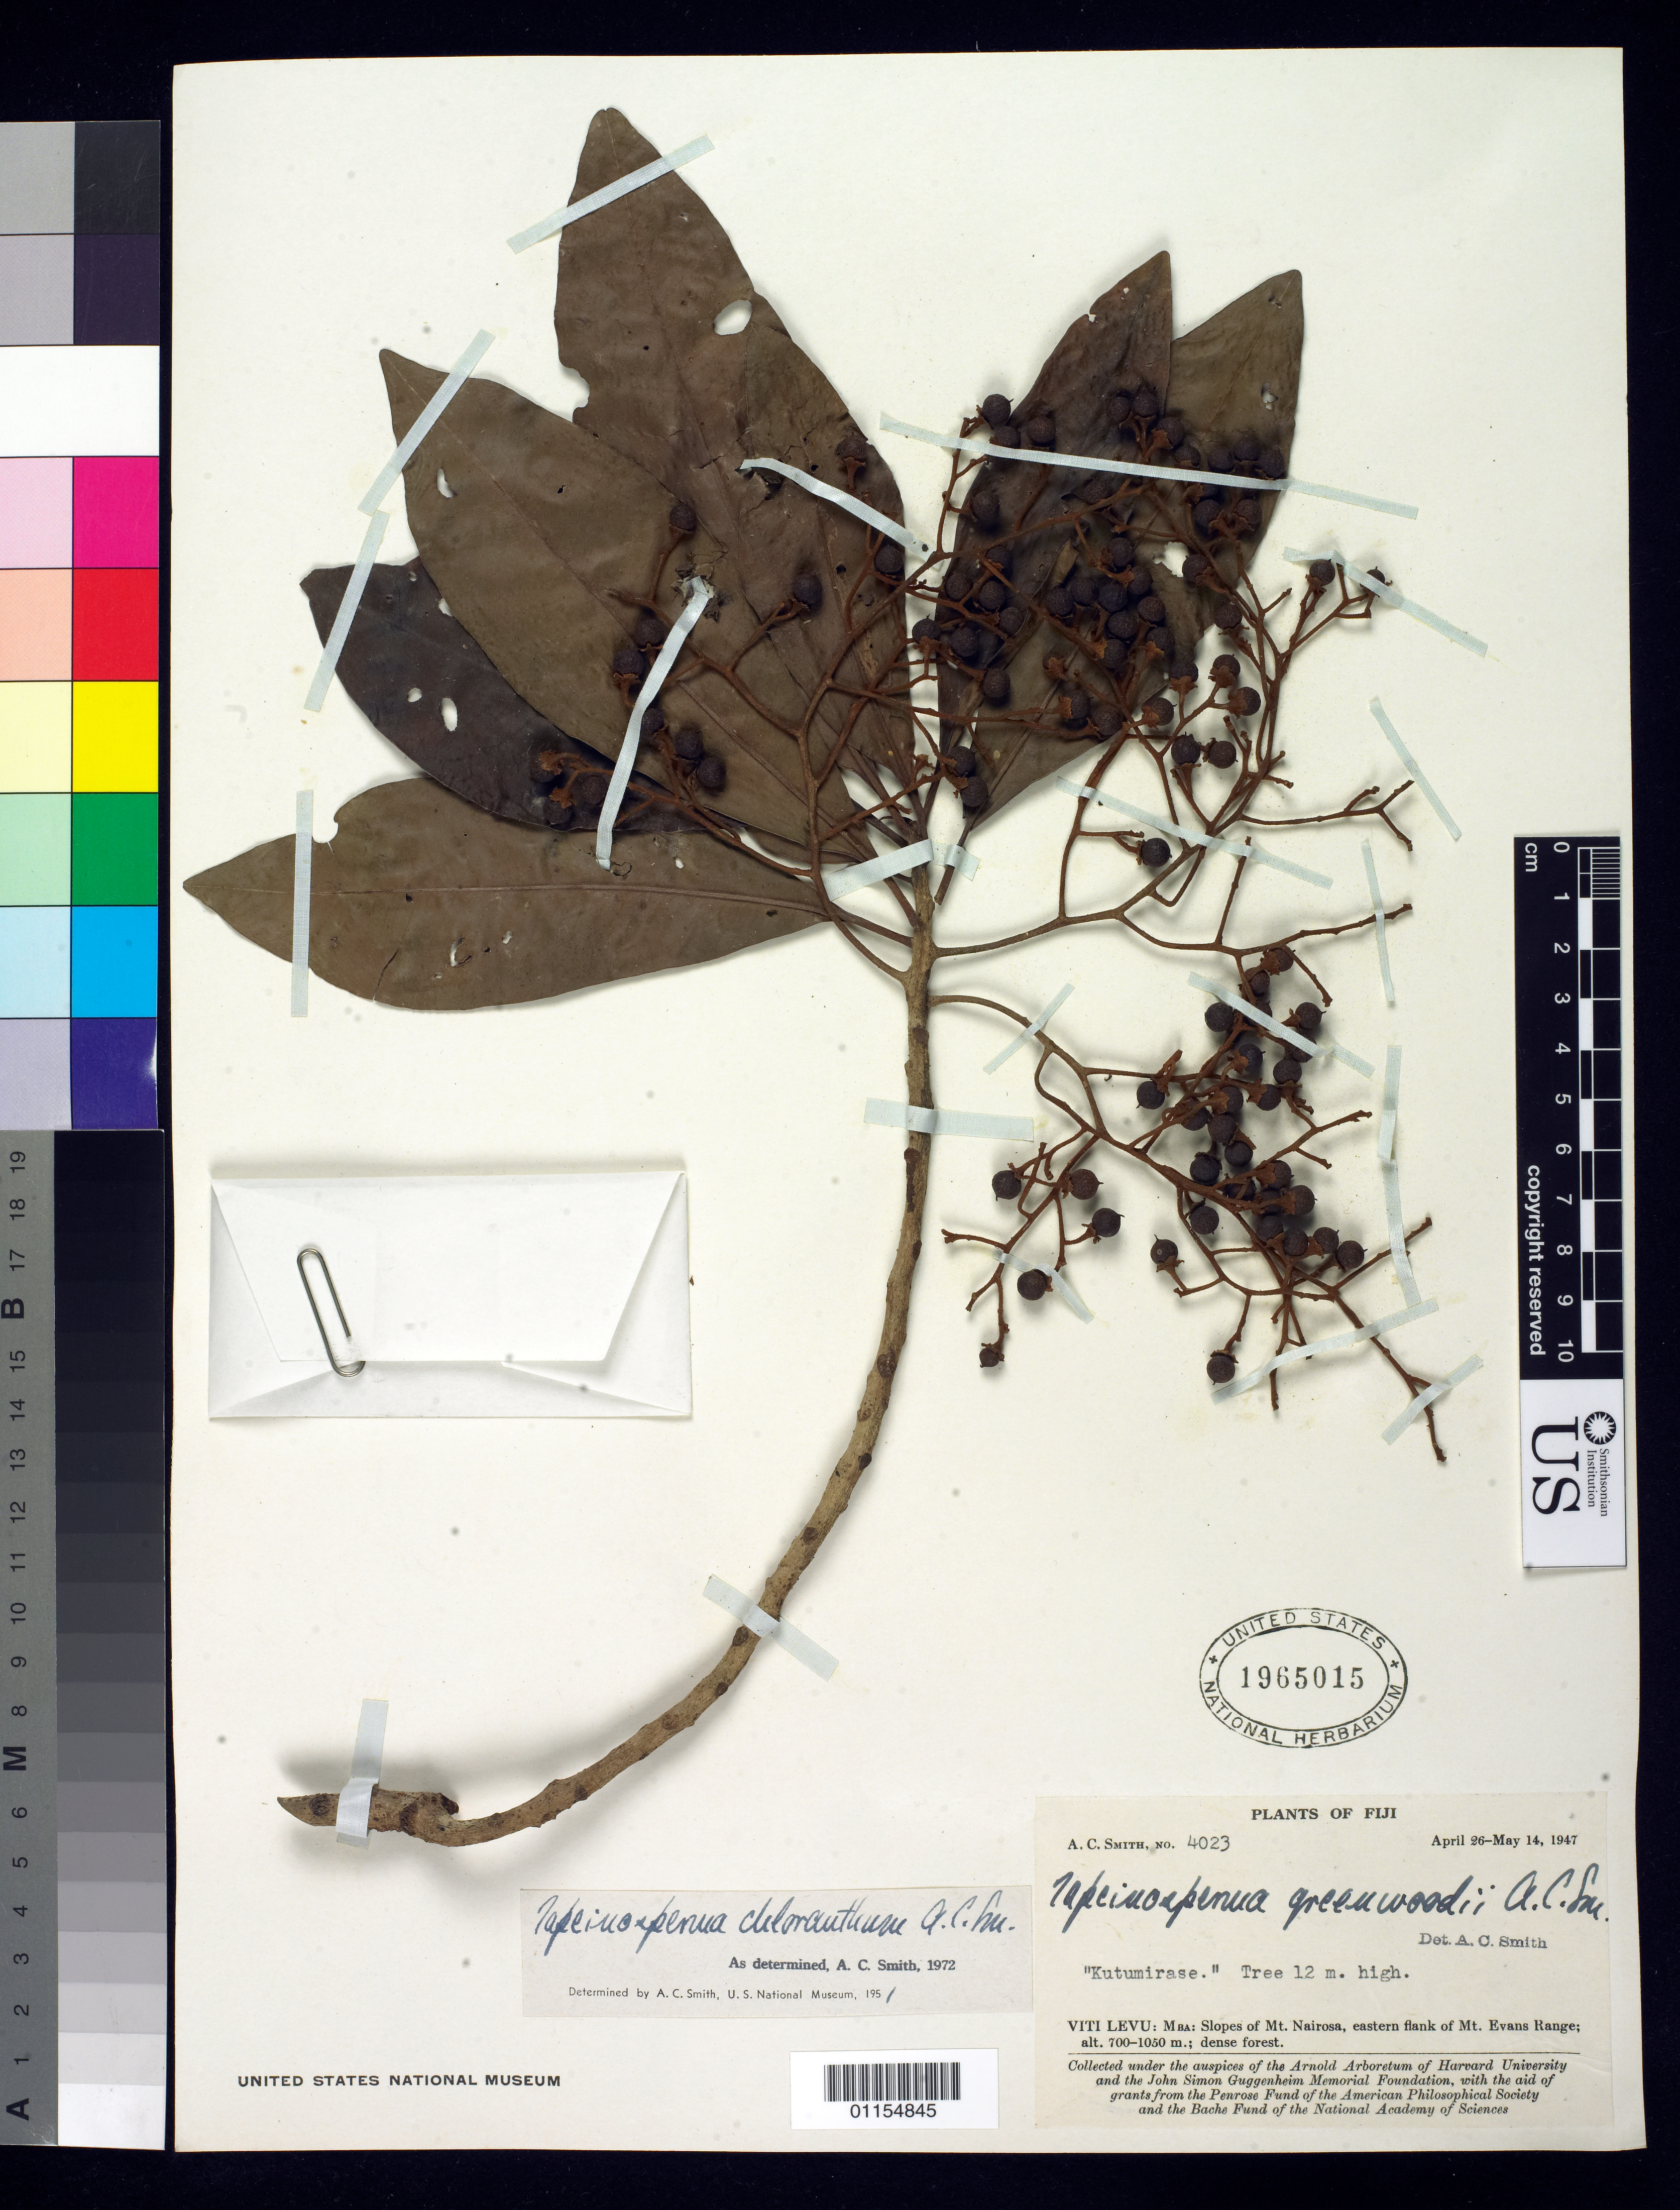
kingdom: Plantae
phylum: Tracheophyta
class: Magnoliopsida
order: Ericales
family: Primulaceae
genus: Tapeinosperma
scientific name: Tapeinosperma chloranthum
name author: A.C. Sm.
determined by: Smith, A. C.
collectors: A. C. Smith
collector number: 4023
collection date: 1947-04-26/1947-05-14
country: Fiji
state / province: Mba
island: Viti Levu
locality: Slopes of Mt. Nairosa, Eastern flank of Mt. Evans Range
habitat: Dense forest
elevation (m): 700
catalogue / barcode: US 1965015